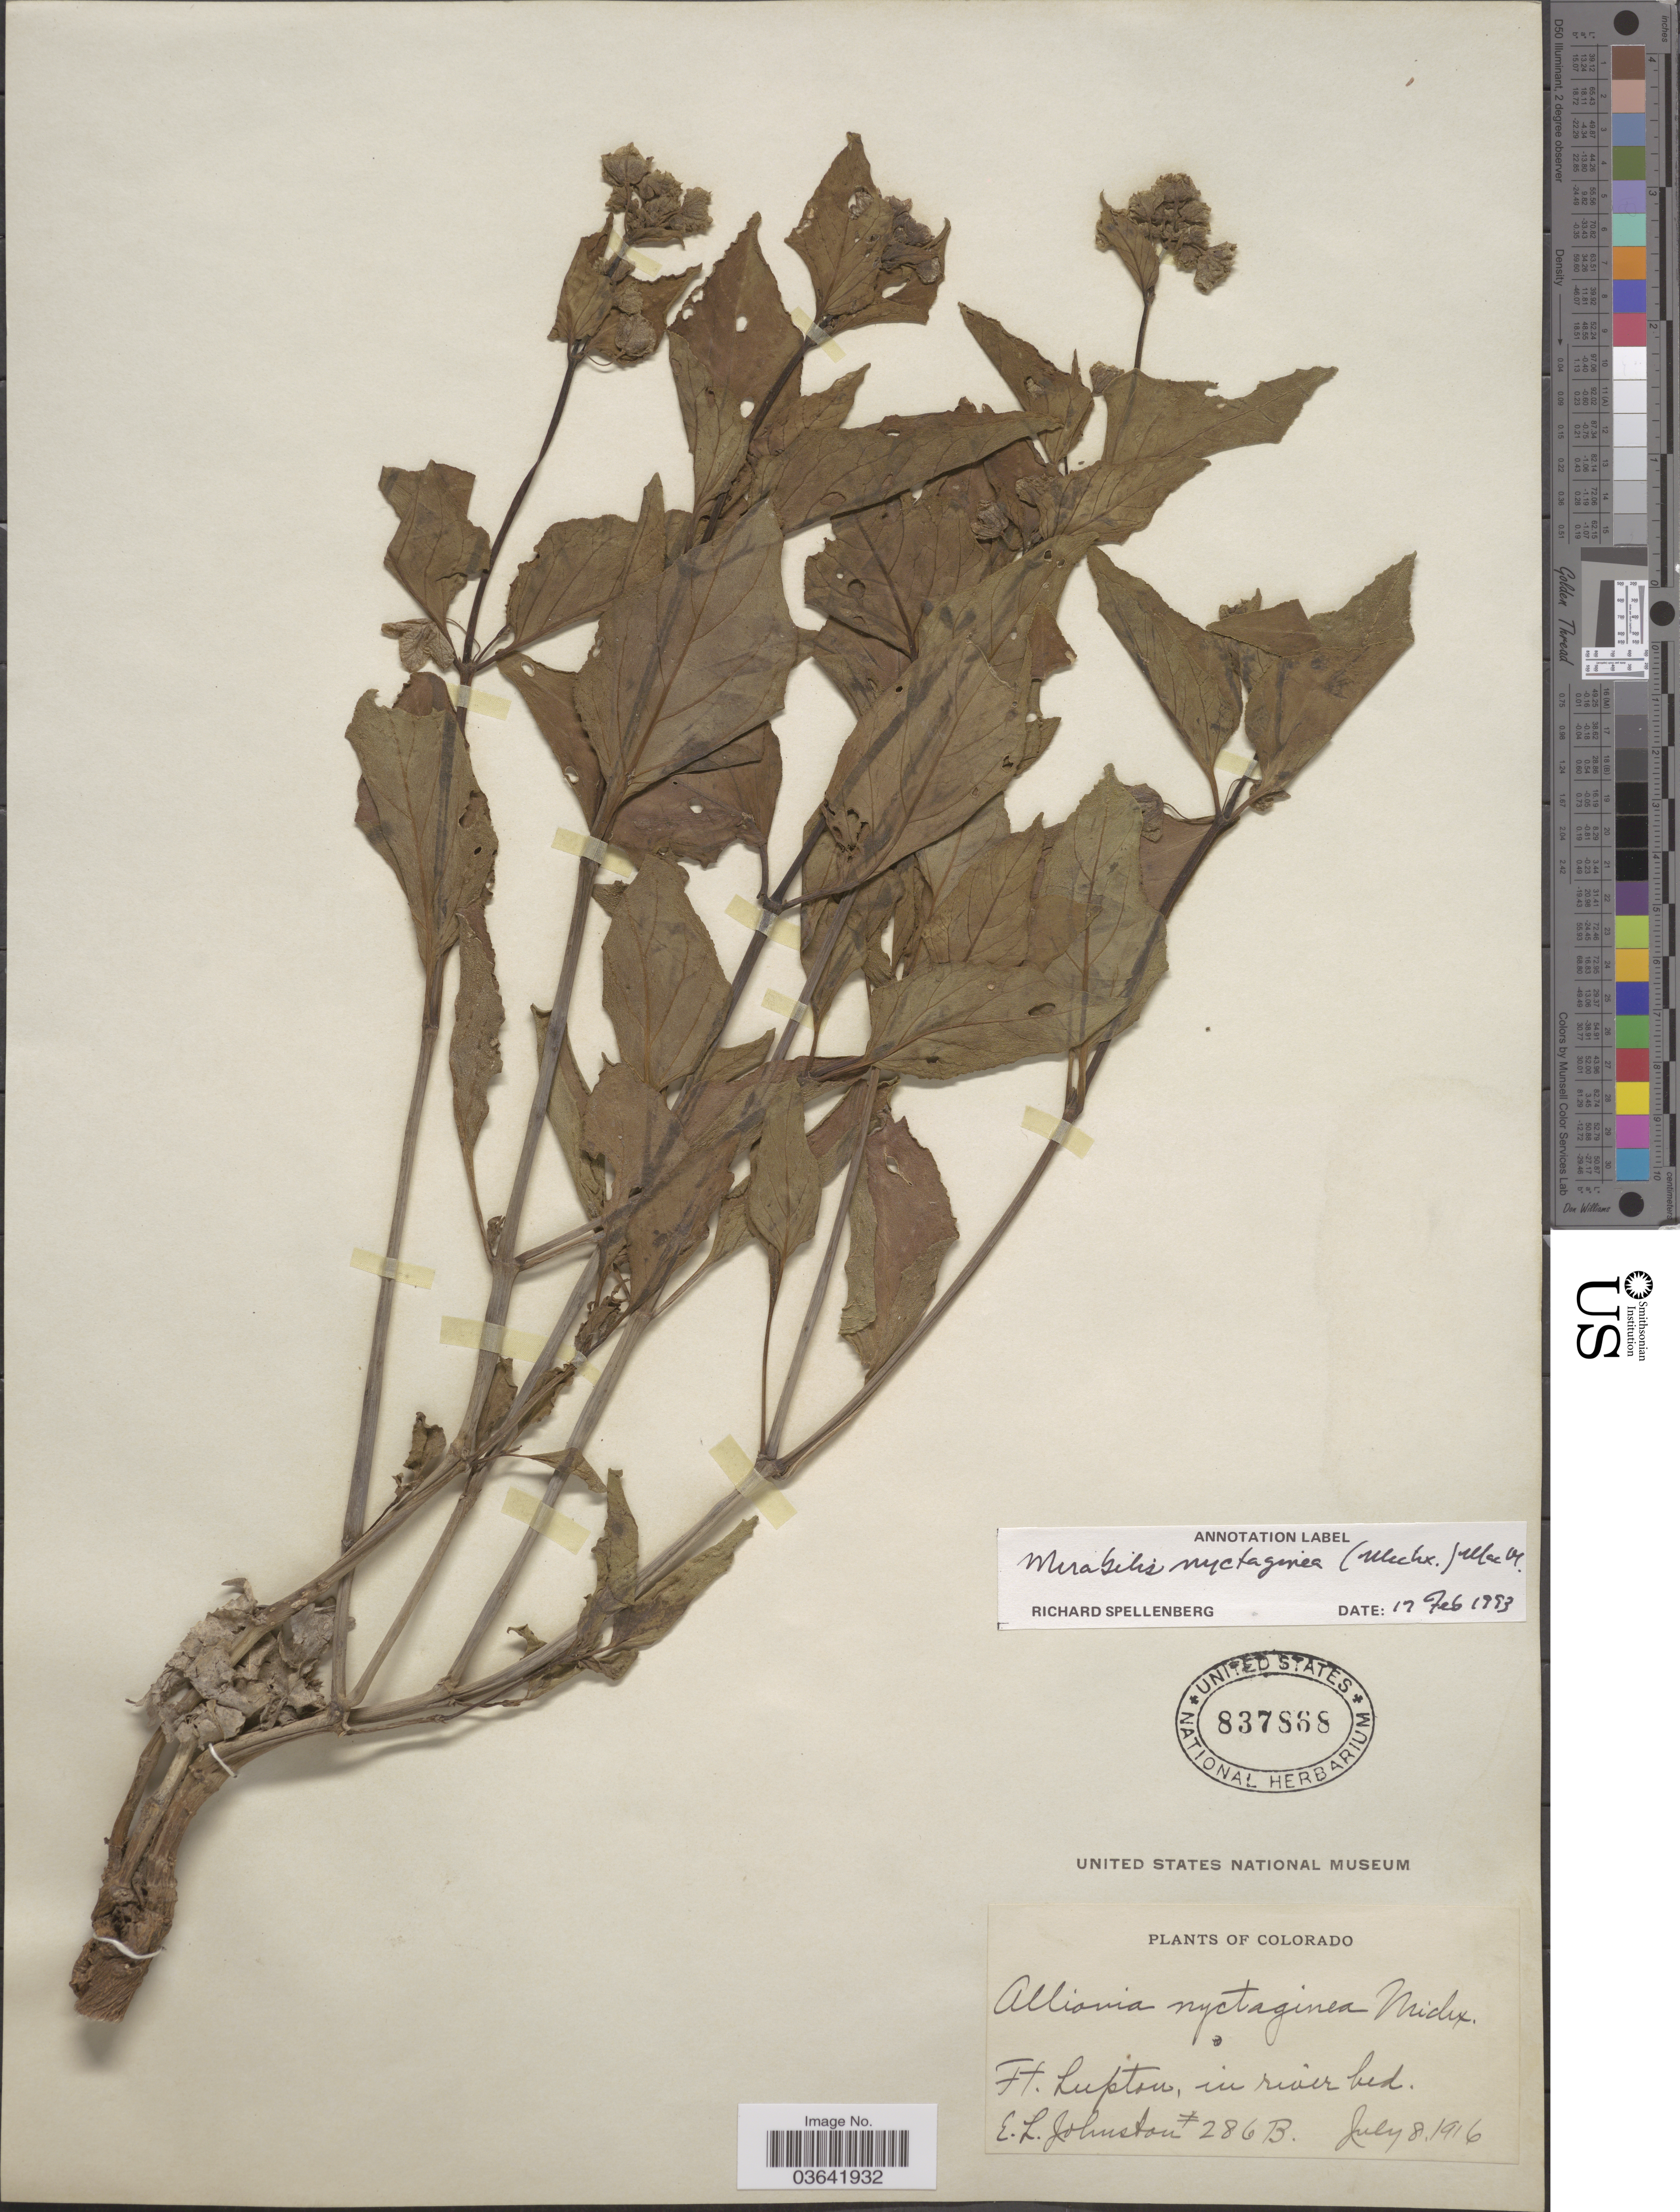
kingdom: Plantae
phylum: Tracheophyta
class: Magnoliopsida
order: Caryophyllales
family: Nyctaginaceae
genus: Mirabilis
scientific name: Mirabilis nyctaginea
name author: (Michx.) MacMill.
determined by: Spellenberg, R.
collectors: E. L. Johnston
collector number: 286B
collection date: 1916-07-08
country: United States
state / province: Colorado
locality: Ft. Lupton.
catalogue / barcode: US 837868